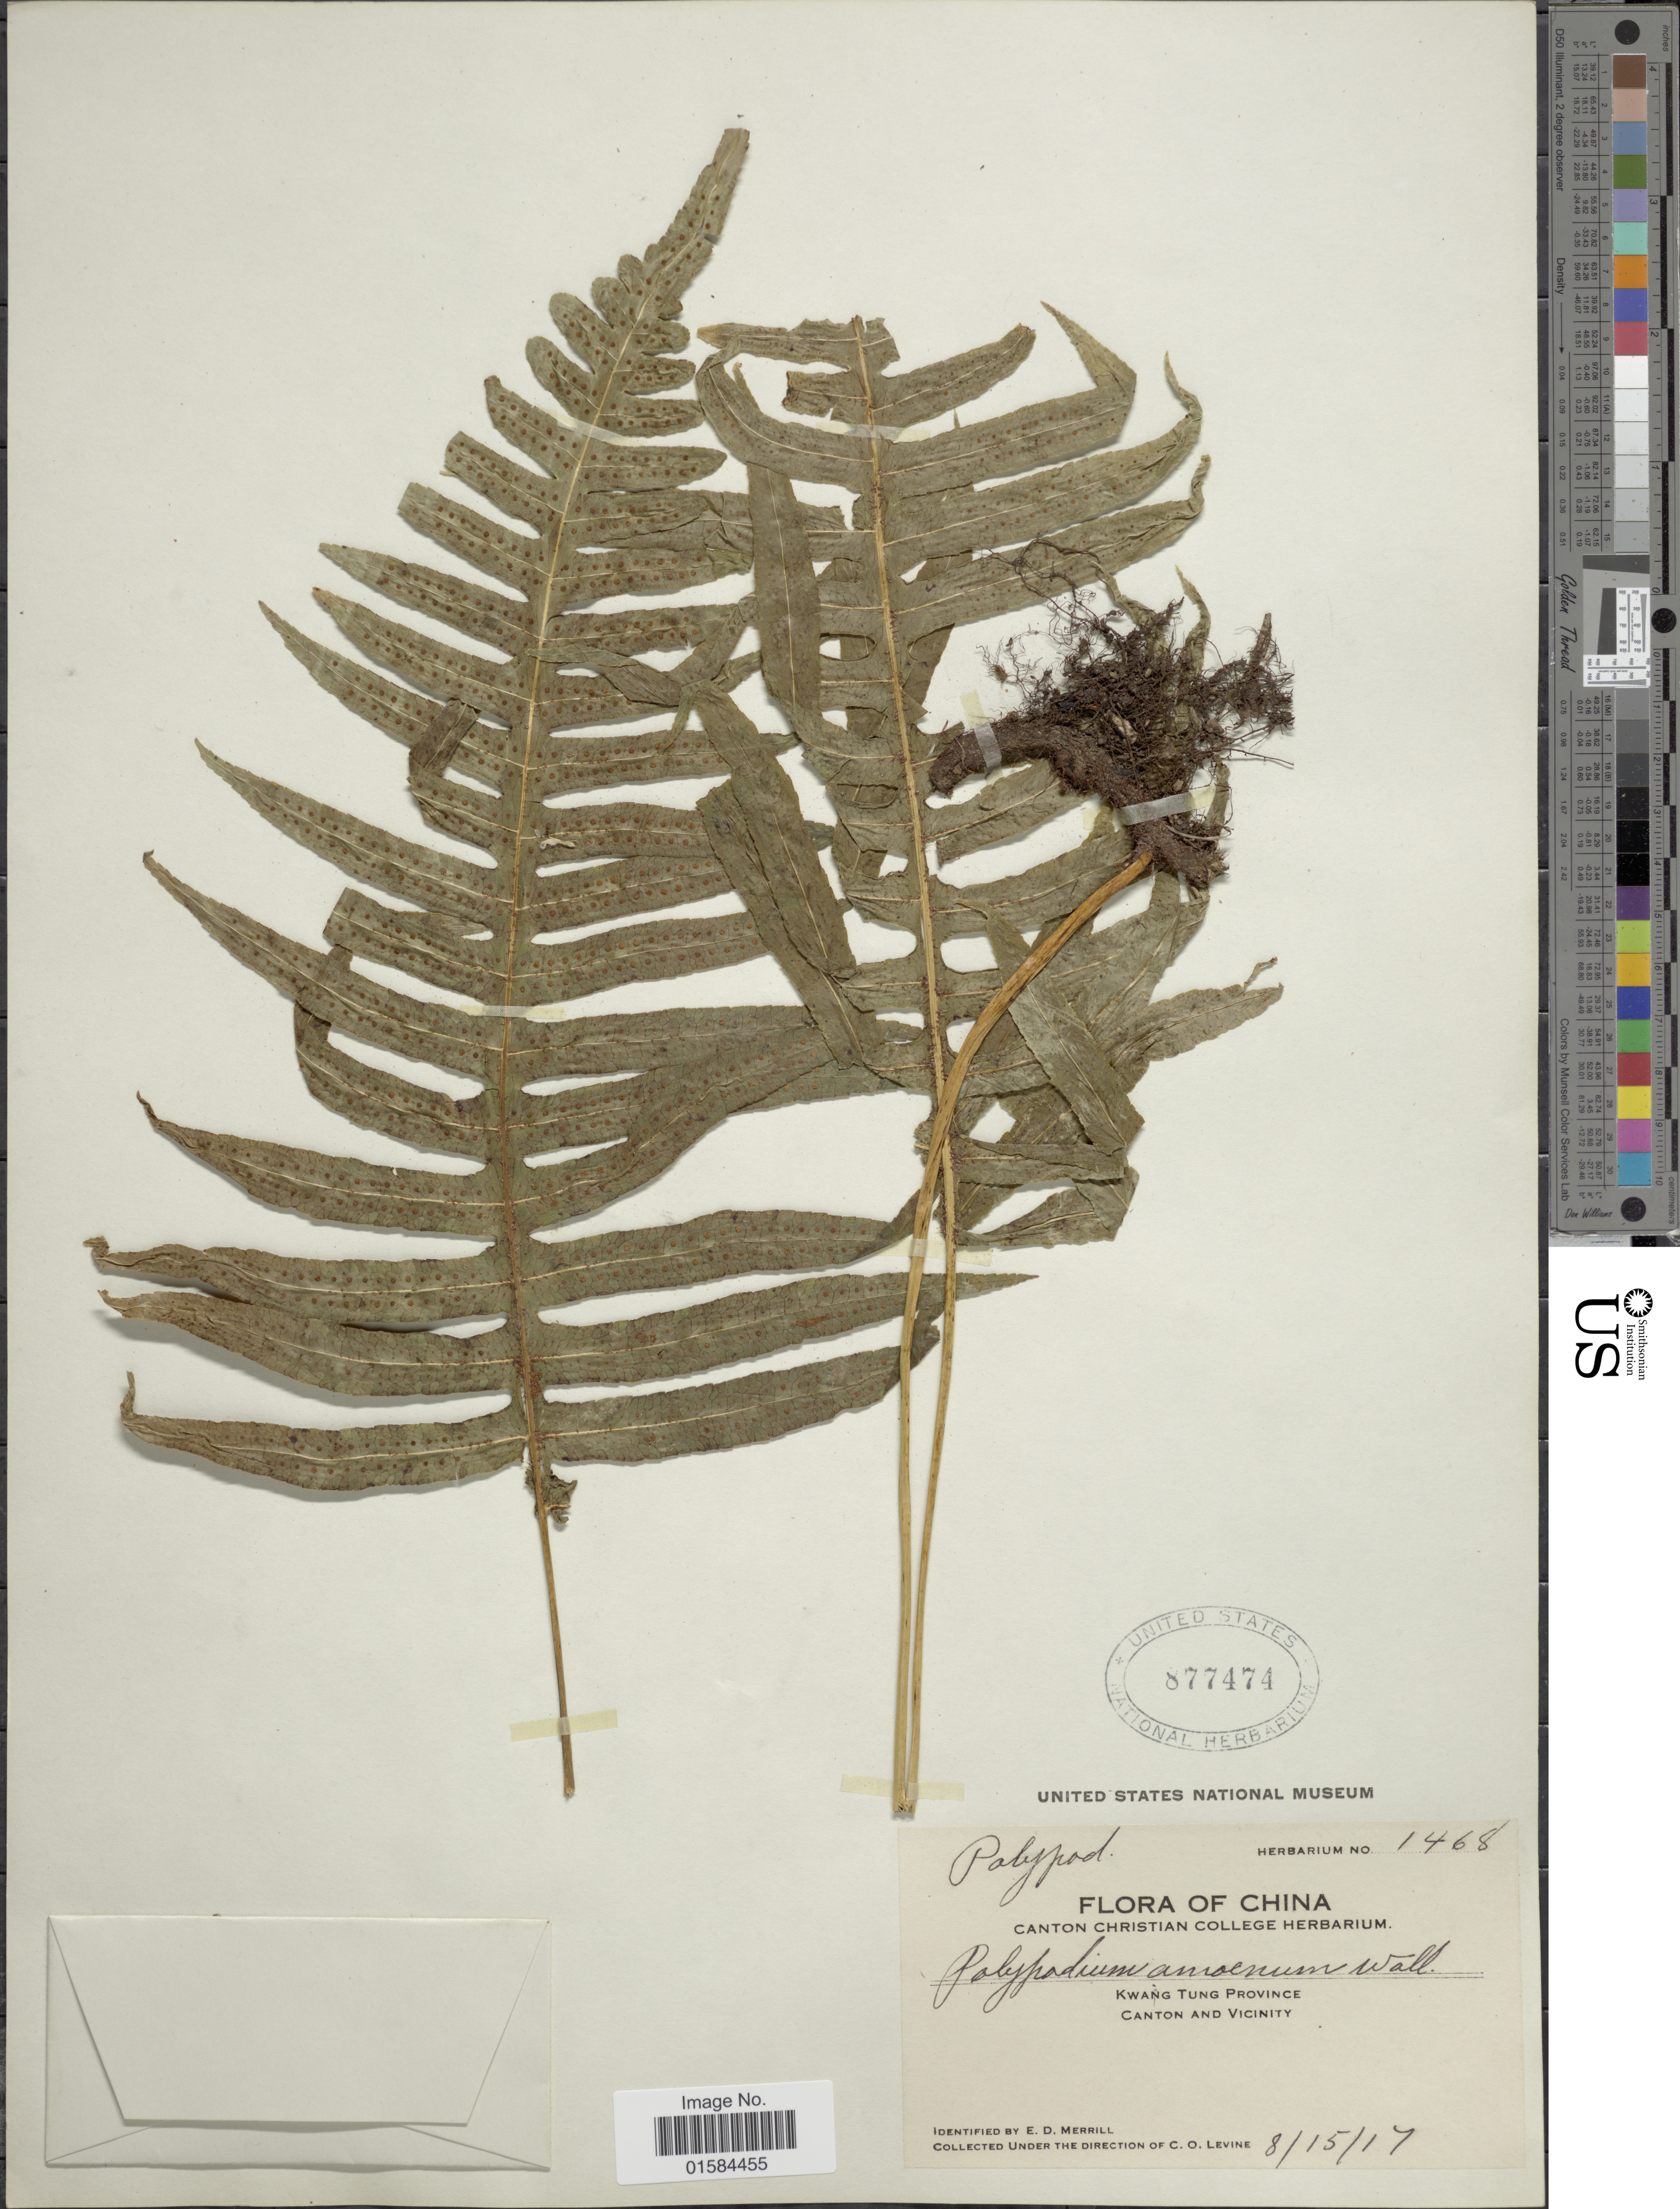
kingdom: Plantae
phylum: Tracheophyta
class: Polypodiopsida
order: Polypodiales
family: Polypodiaceae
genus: Goniophlebium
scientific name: Goniophlebium amoenum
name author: (Wall. ex Mett.) J. Sm.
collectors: C. O. Levine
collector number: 1468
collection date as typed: Transcribed d/m/y: 15/8/17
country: China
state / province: Guangdong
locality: Kwang Tung Province, Canton and Vicinity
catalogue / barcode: US 877474